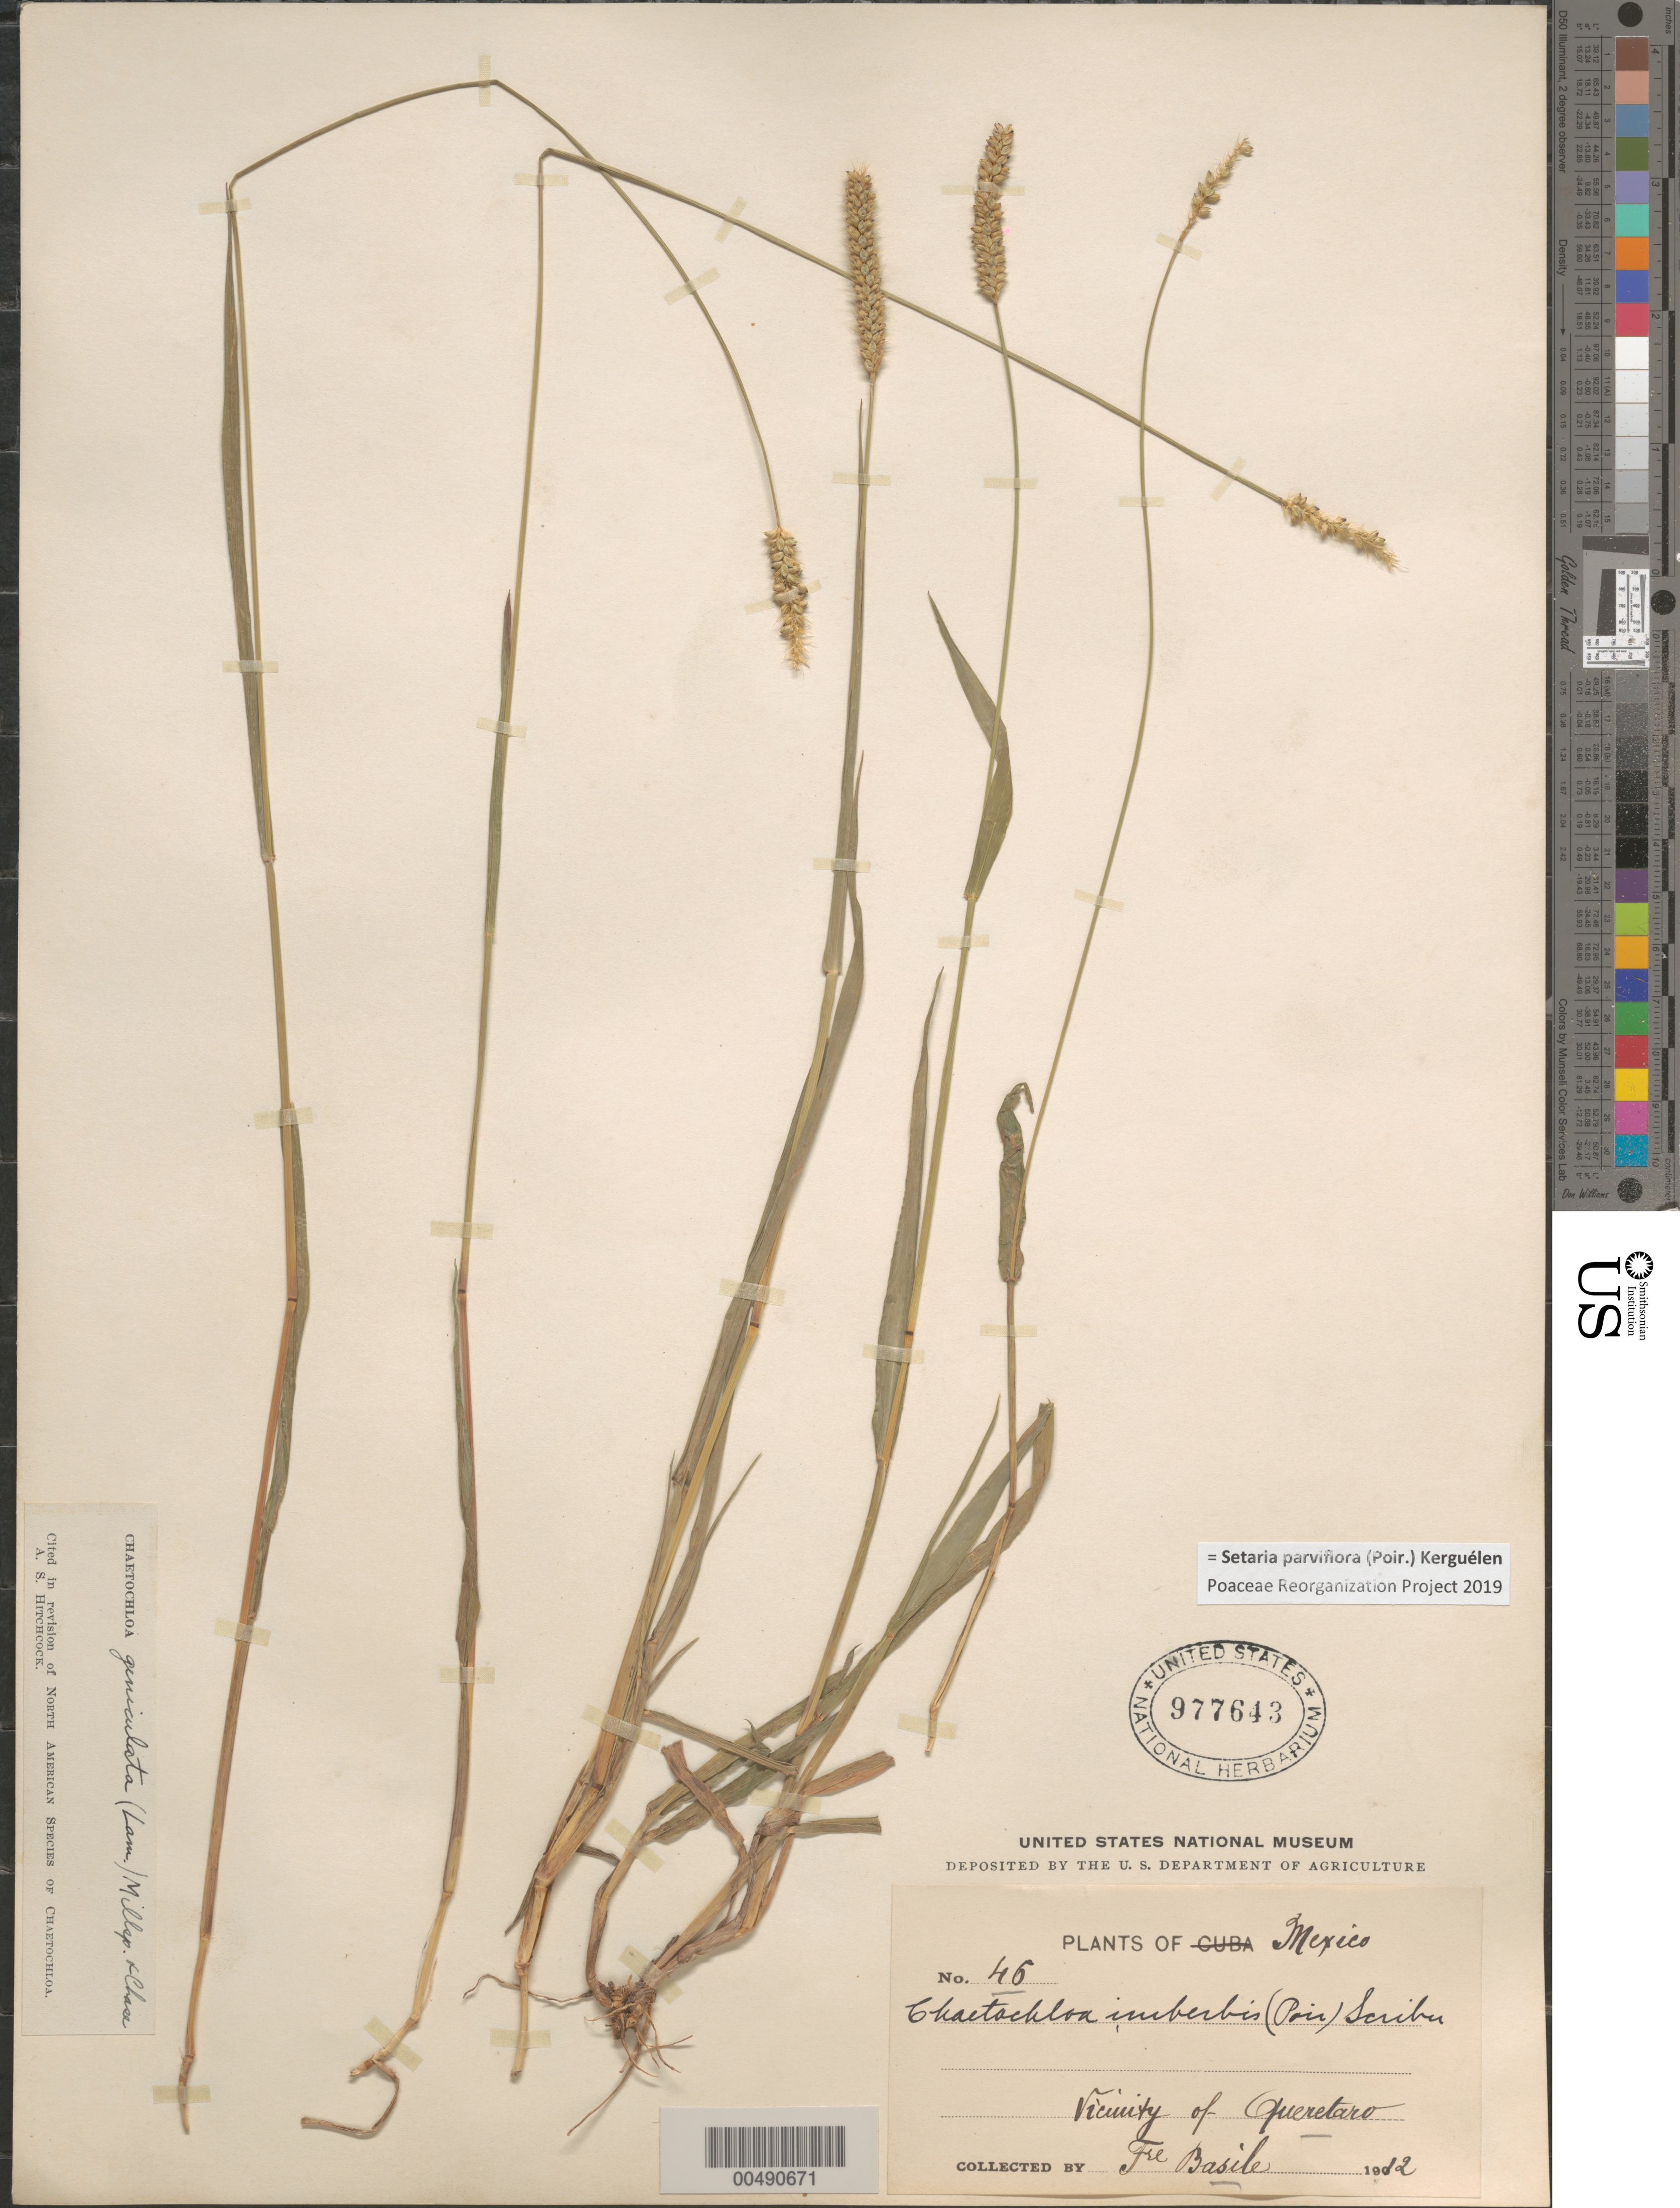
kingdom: Plantae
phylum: Tracheophyta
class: Liliopsida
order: Poales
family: Poaceae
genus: Setaria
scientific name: Setaria parviflora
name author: (Poir.) Kerguélen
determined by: Poaceae Reorganization Project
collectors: Bro. Basile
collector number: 46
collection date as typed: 1912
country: Mexico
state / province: Querétaro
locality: Vicinity of Querétaro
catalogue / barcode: US 977643